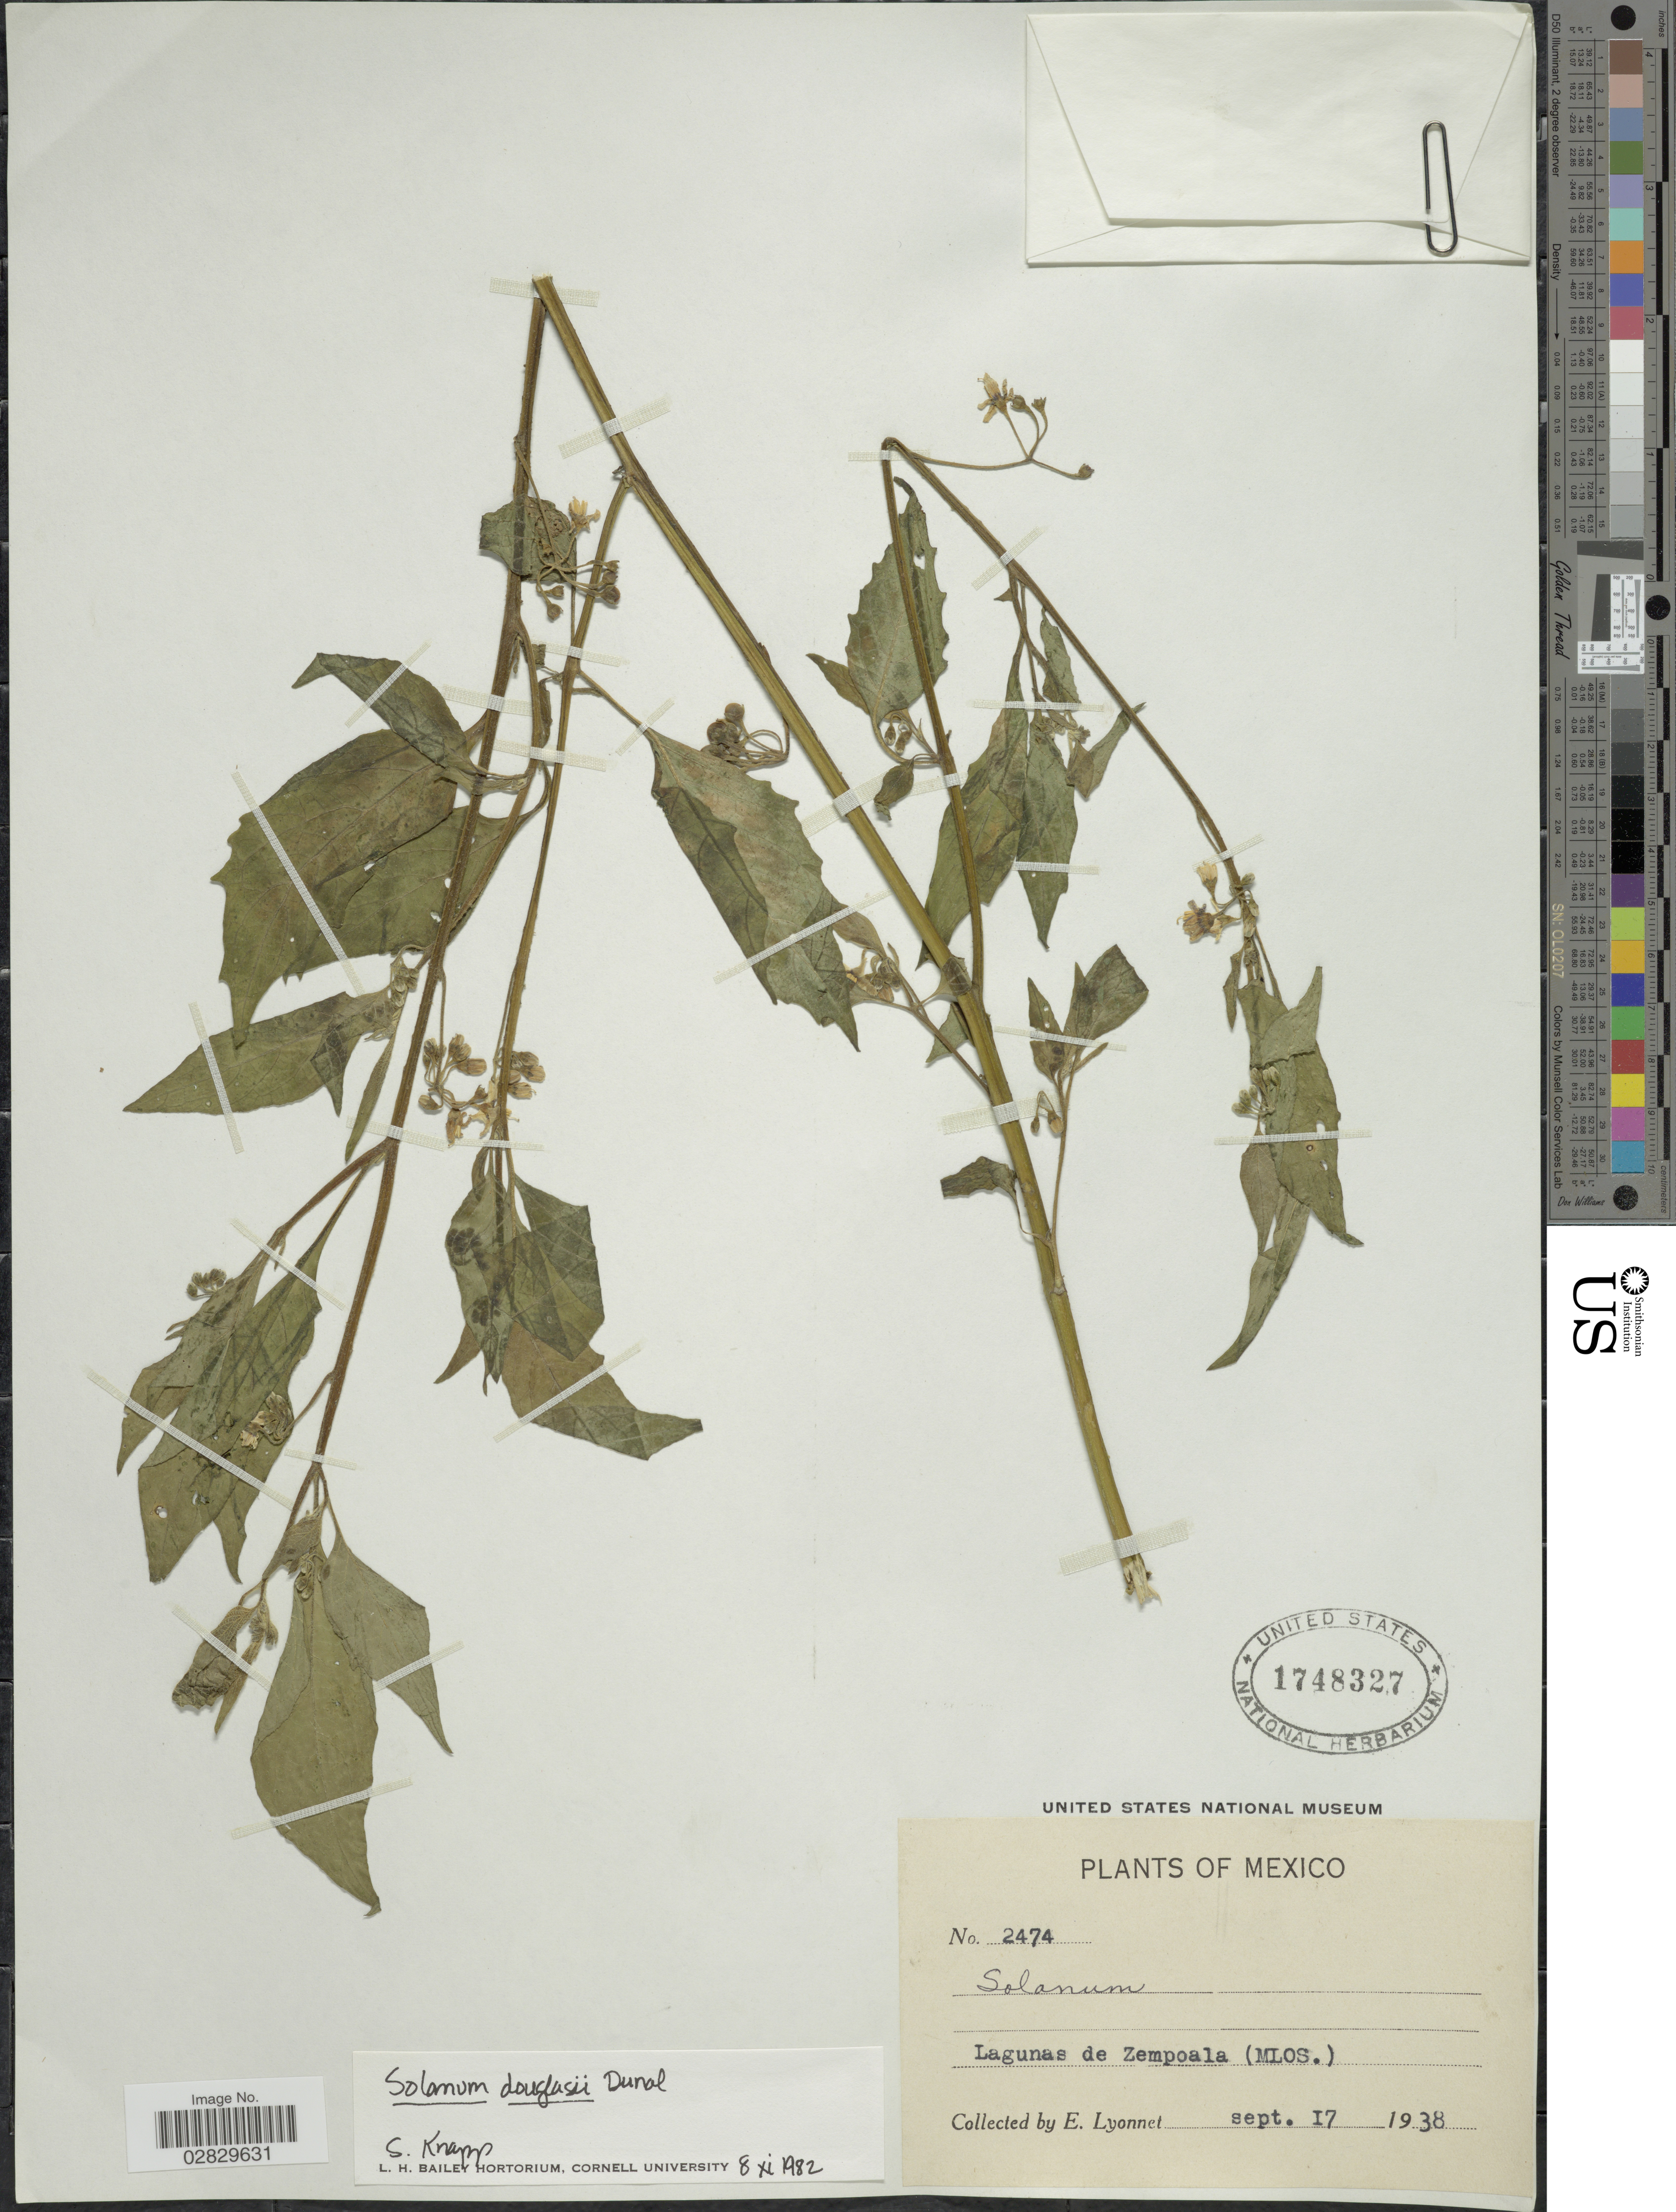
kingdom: Plantae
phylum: Tracheophyta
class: Magnoliopsida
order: Solanales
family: Solanaceae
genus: Solanum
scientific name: Solanum douglasii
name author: Dunal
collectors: E. Lyonnet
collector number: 2474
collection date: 1938-09-17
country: Mexico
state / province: Morelos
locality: Lagunas de Zempoala. (MLOS).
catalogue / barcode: US 1748327